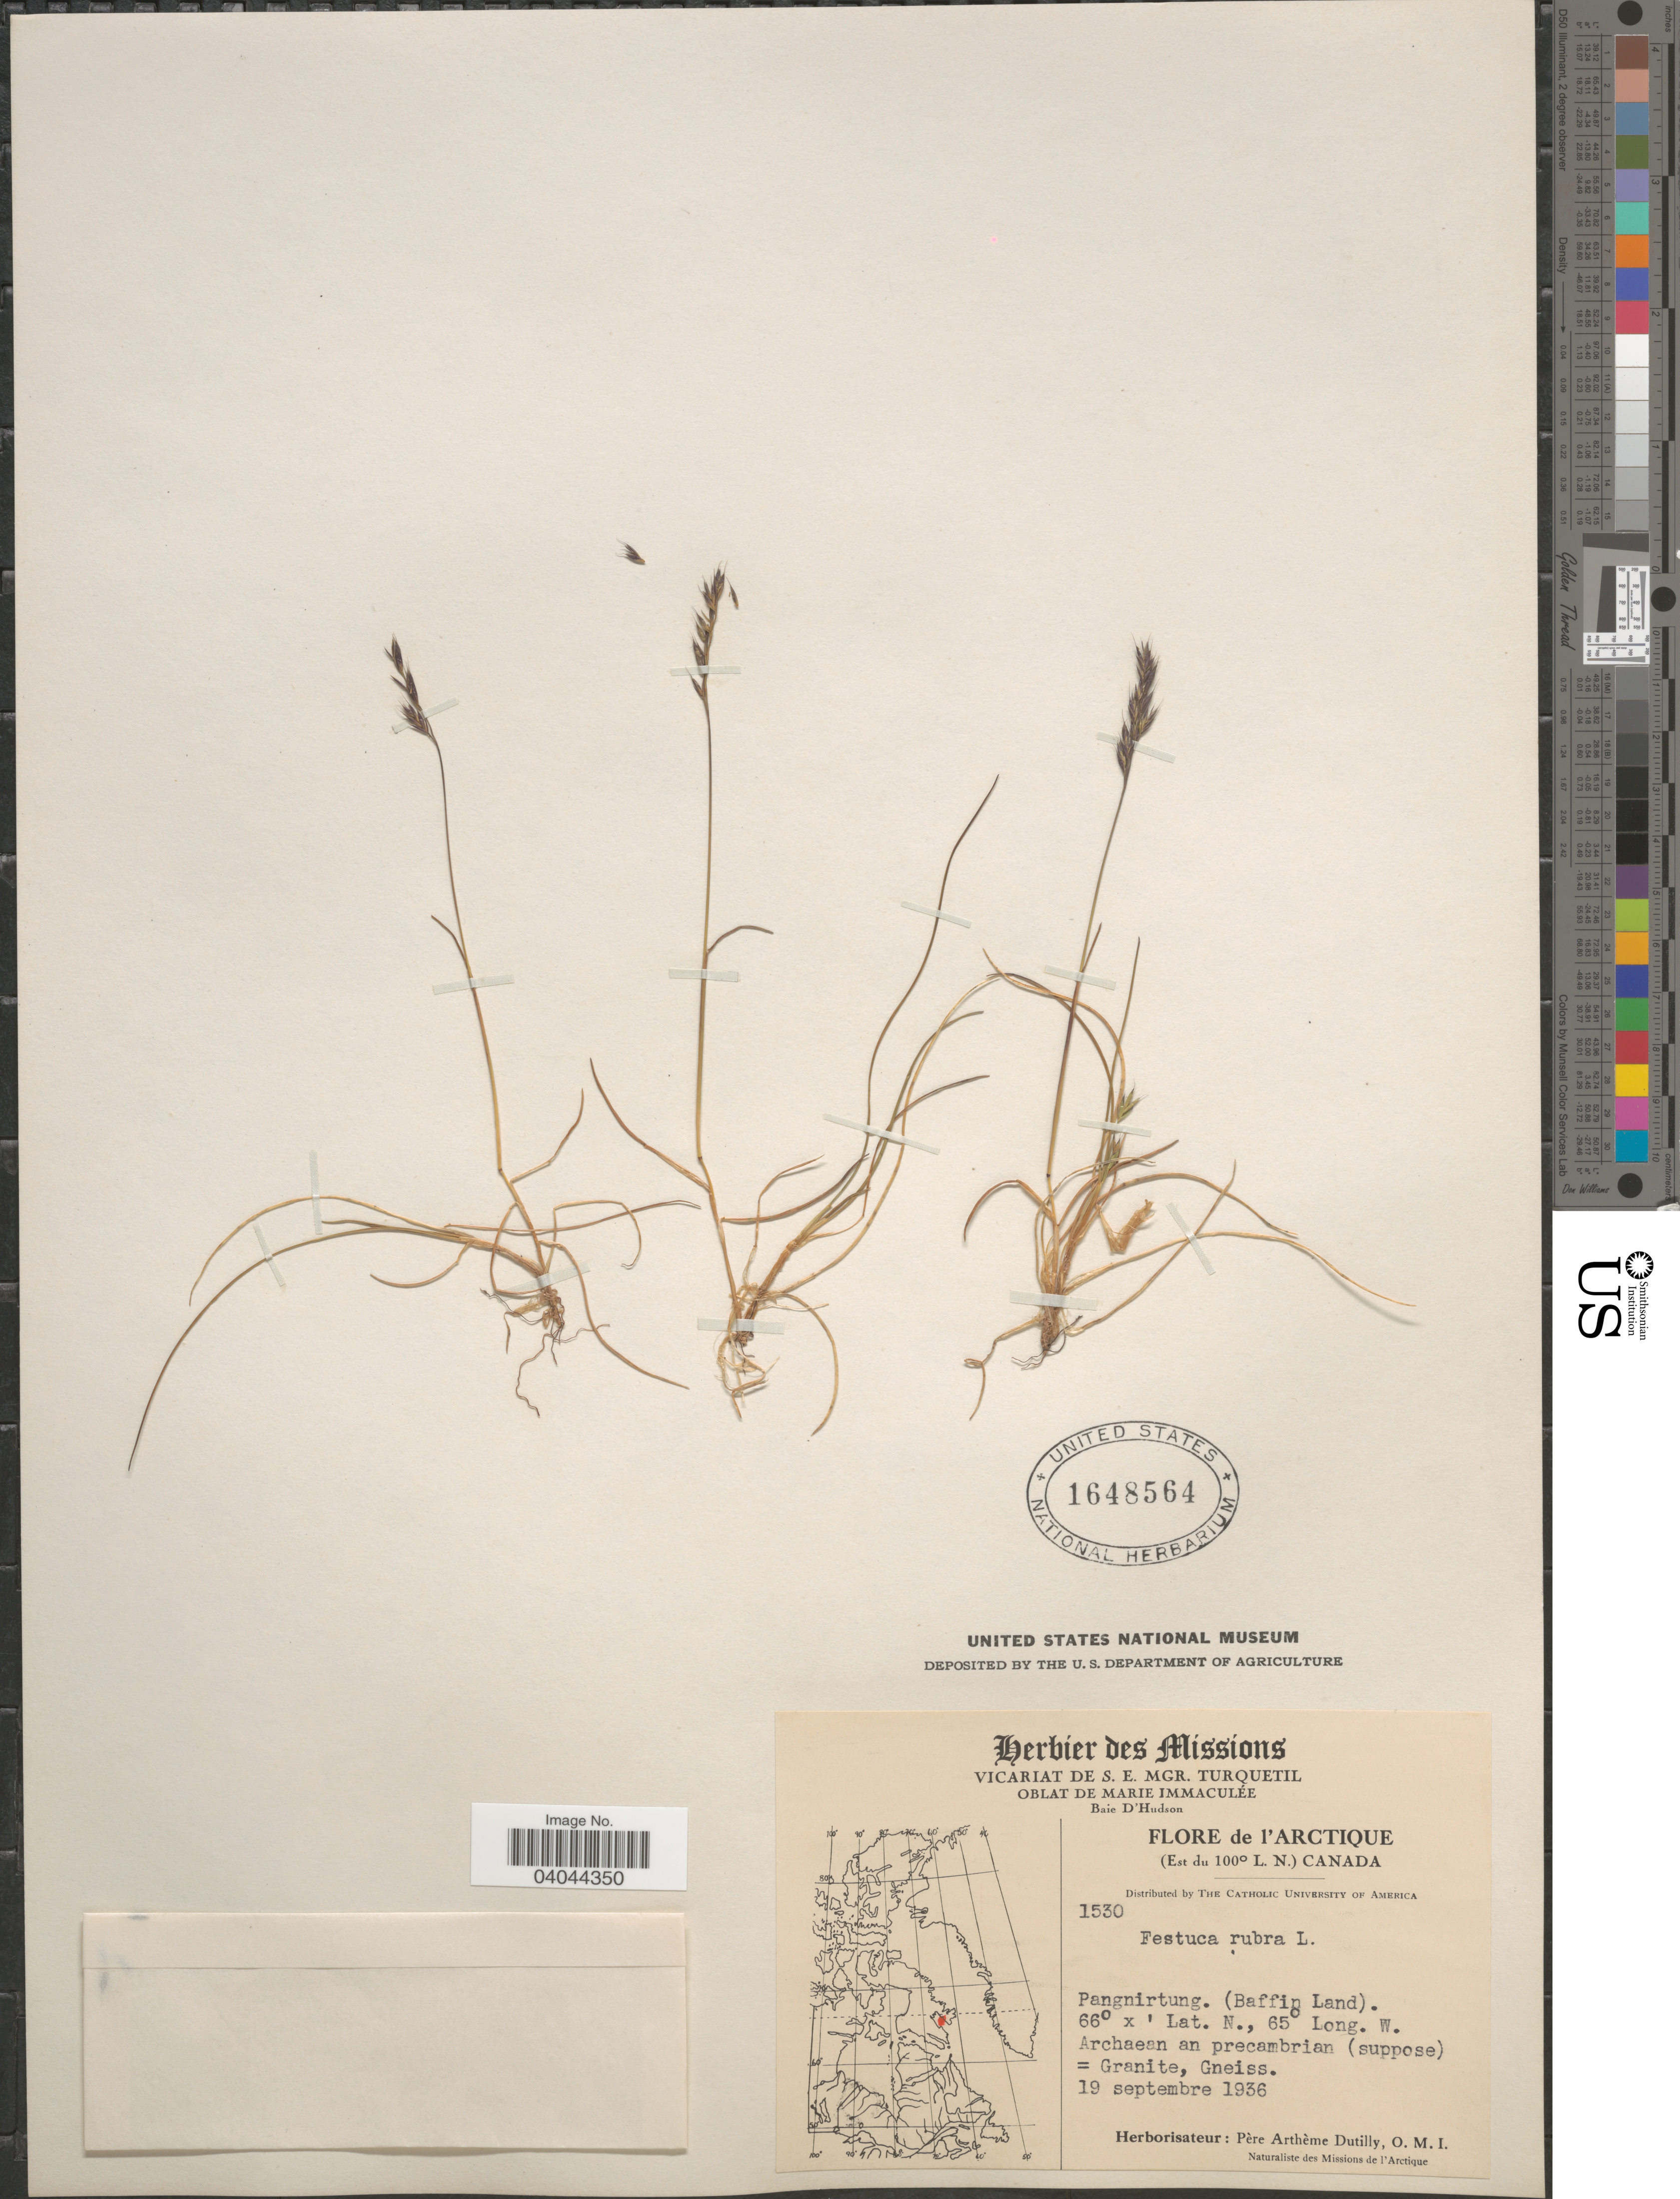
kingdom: Plantae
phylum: Tracheophyta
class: Liliopsida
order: Poales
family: Poaceae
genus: Festuca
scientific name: Festuca ovina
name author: L.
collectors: P. Dutilly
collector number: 1530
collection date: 1936-09-19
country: Canada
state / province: Nunavut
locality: L' Arctique. (Est du 100° L. N.). Pangnirtung. (Baffin Land). Granite, Gneiss.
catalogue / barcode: US 1648564